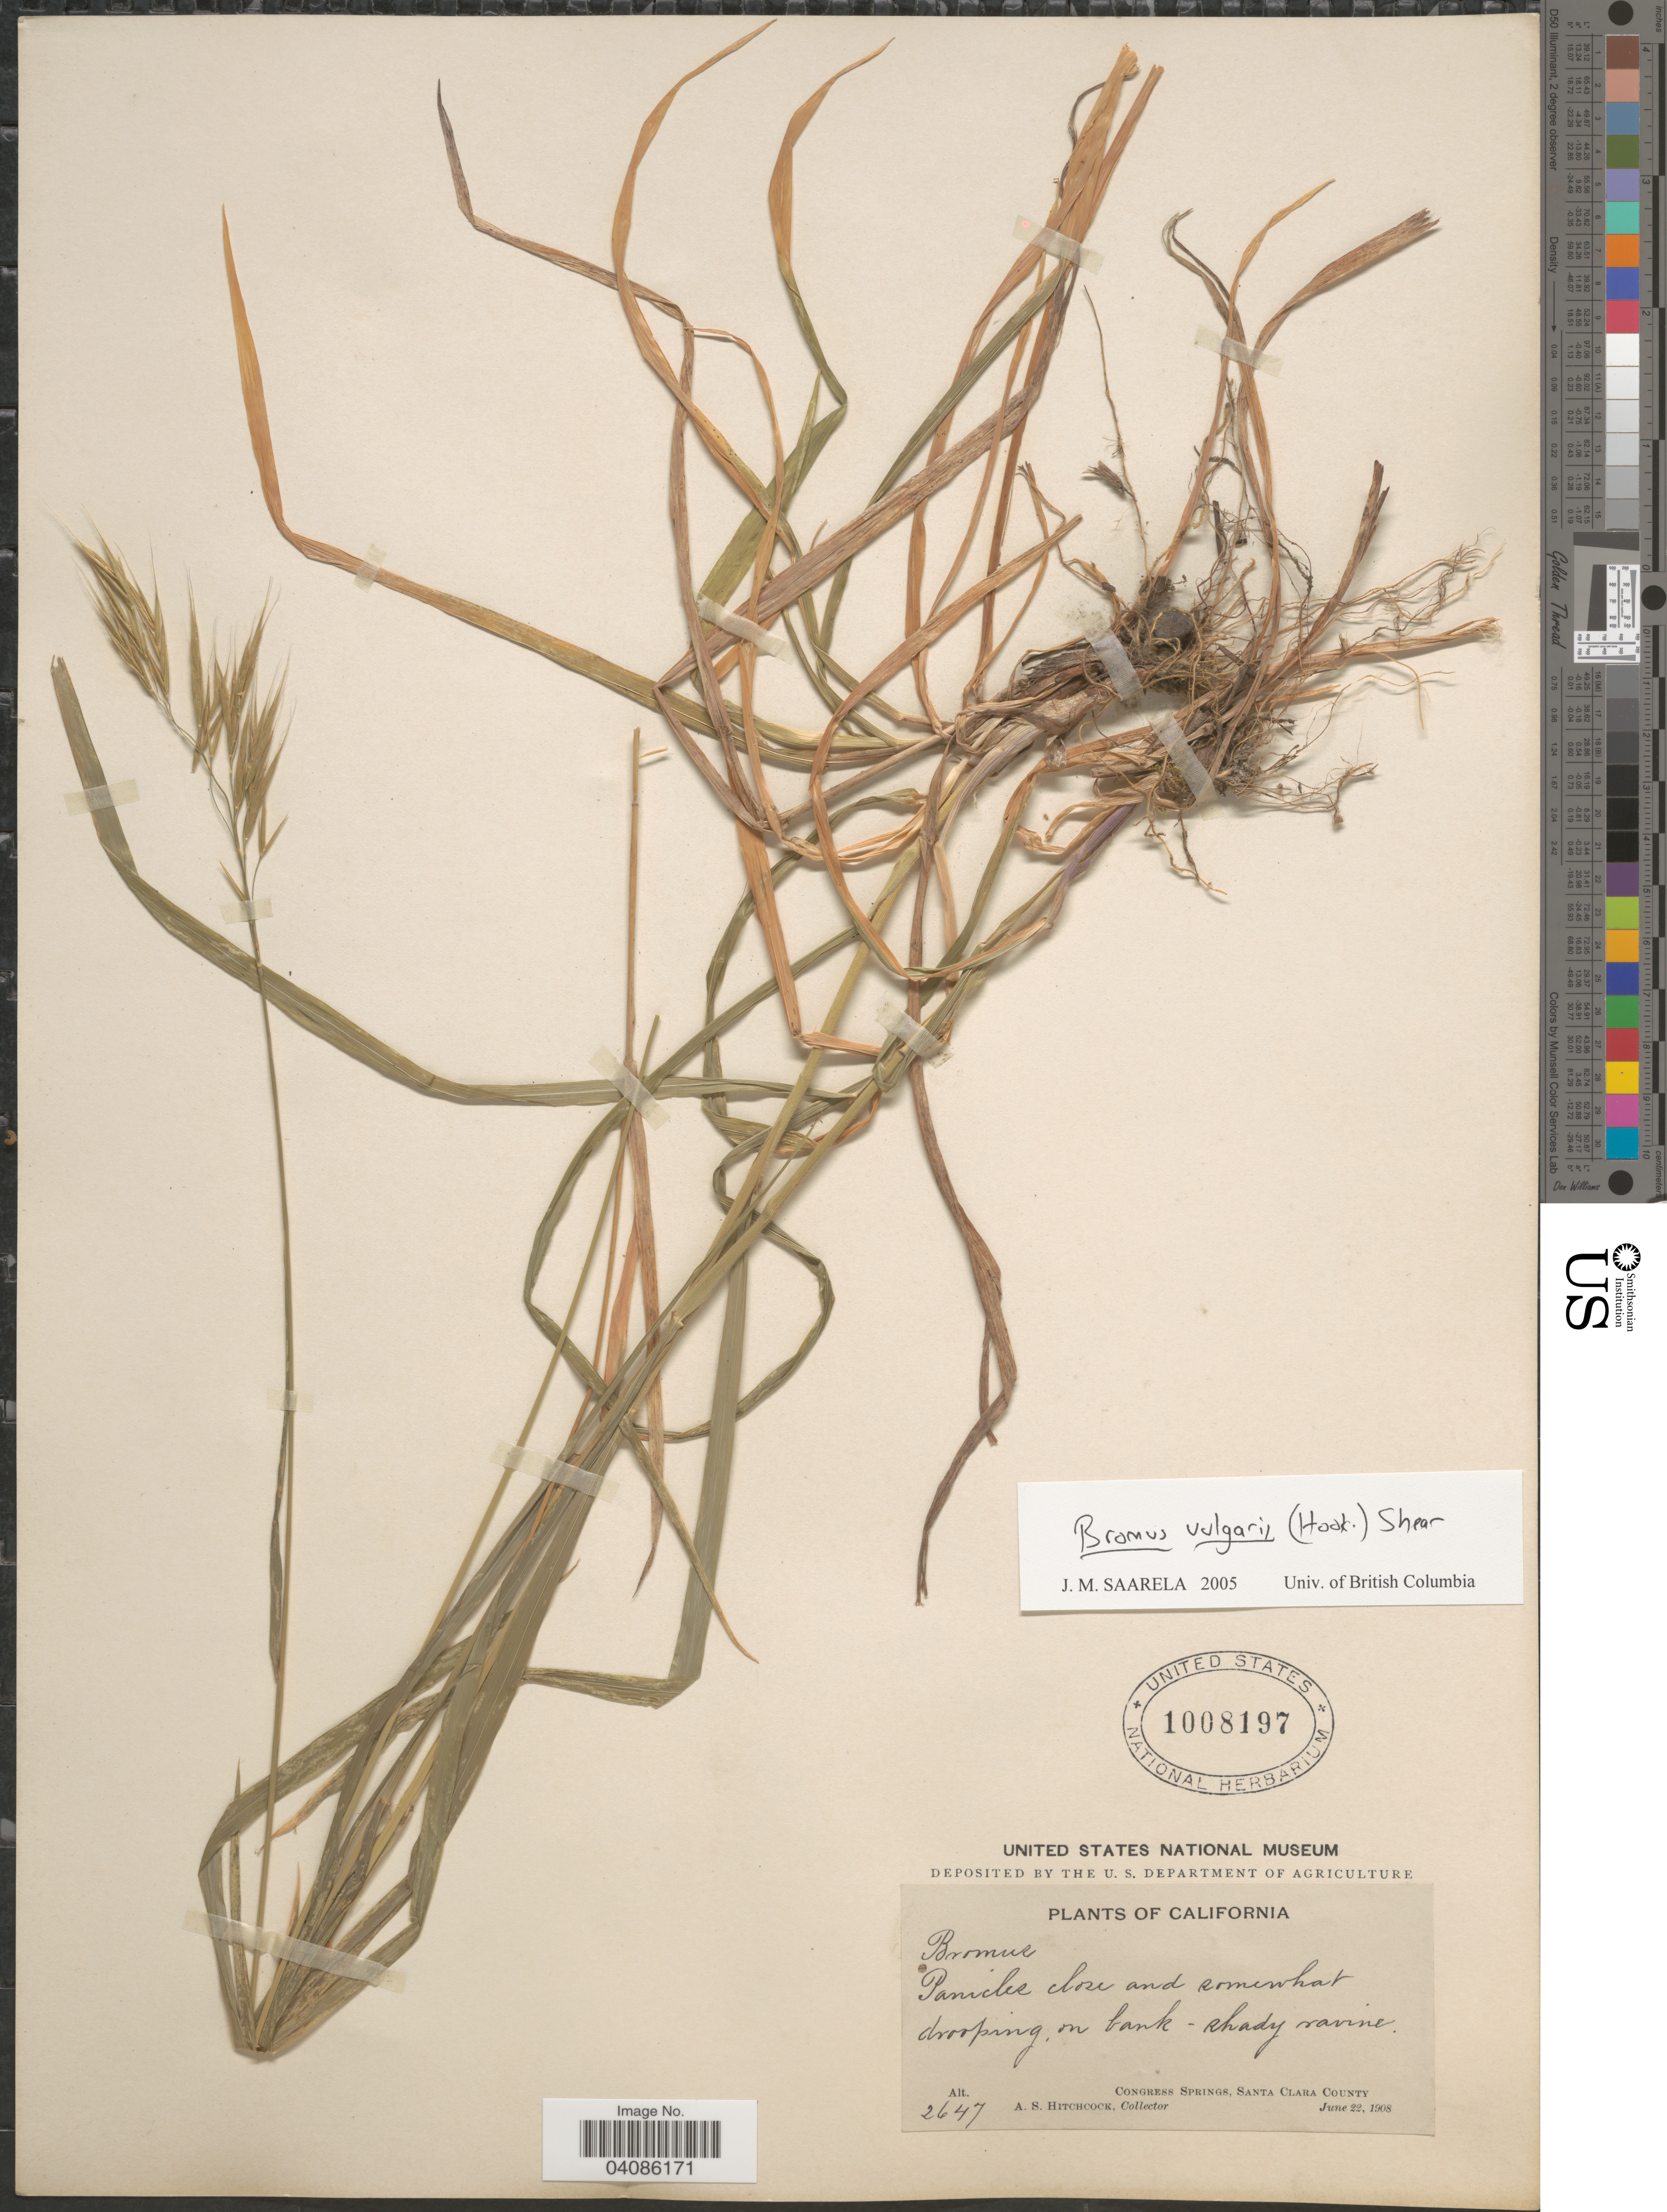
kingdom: Plantae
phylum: Tracheophyta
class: Liliopsida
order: Poales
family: Poaceae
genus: Bromus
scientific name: Bromus texensis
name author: (Shear) Hitchc.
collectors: A. S. Hitchcock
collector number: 2647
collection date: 1908-06-22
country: United States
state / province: California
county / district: Santa Clara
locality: Congress Springs, Santa Clara County.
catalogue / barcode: US 1008197